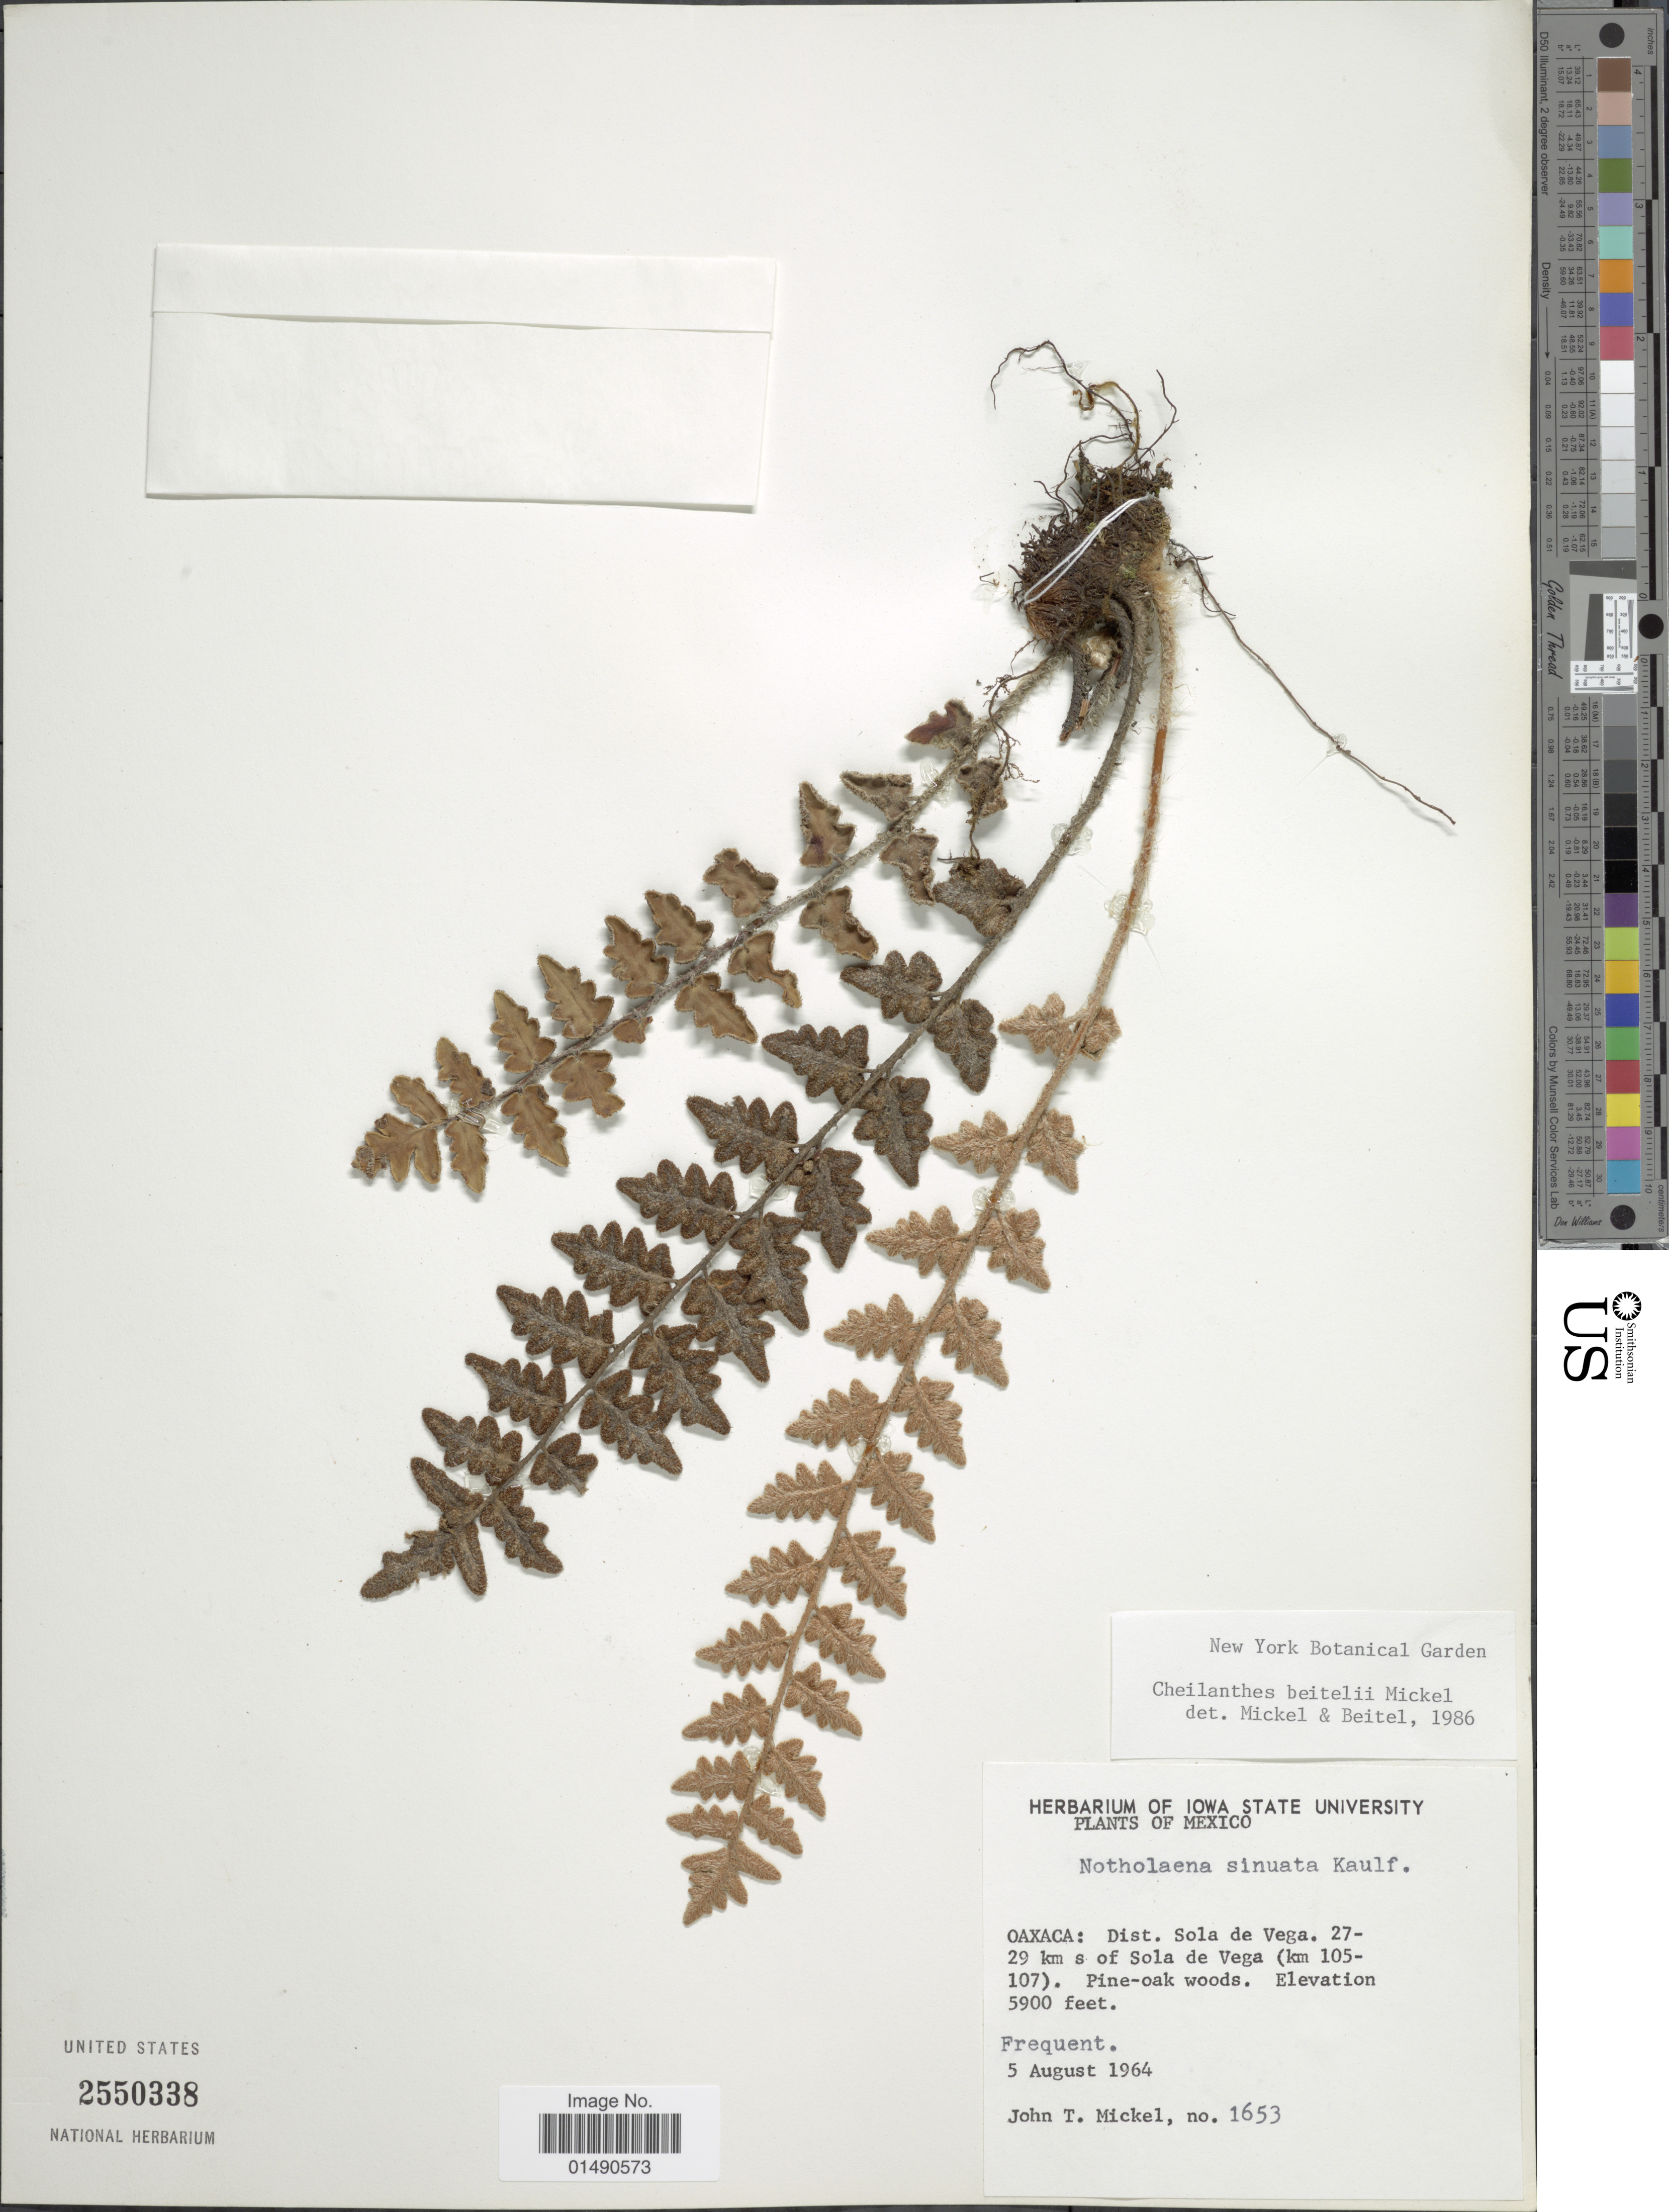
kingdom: Plantae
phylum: Tracheophyta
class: Polypodiopsida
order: Polypodiales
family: Pteridaceae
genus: Astrolepis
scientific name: Astrolepis laevis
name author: (Mart. & Ikonn.-Gal.) Mickel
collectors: J. T. Mickel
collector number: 1653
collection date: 1964-08-05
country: Mexico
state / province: Oaxaca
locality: Dist. Sola de Vega 27-29 km s of Sola de Vega (105-107)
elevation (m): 1798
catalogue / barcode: US 2550338